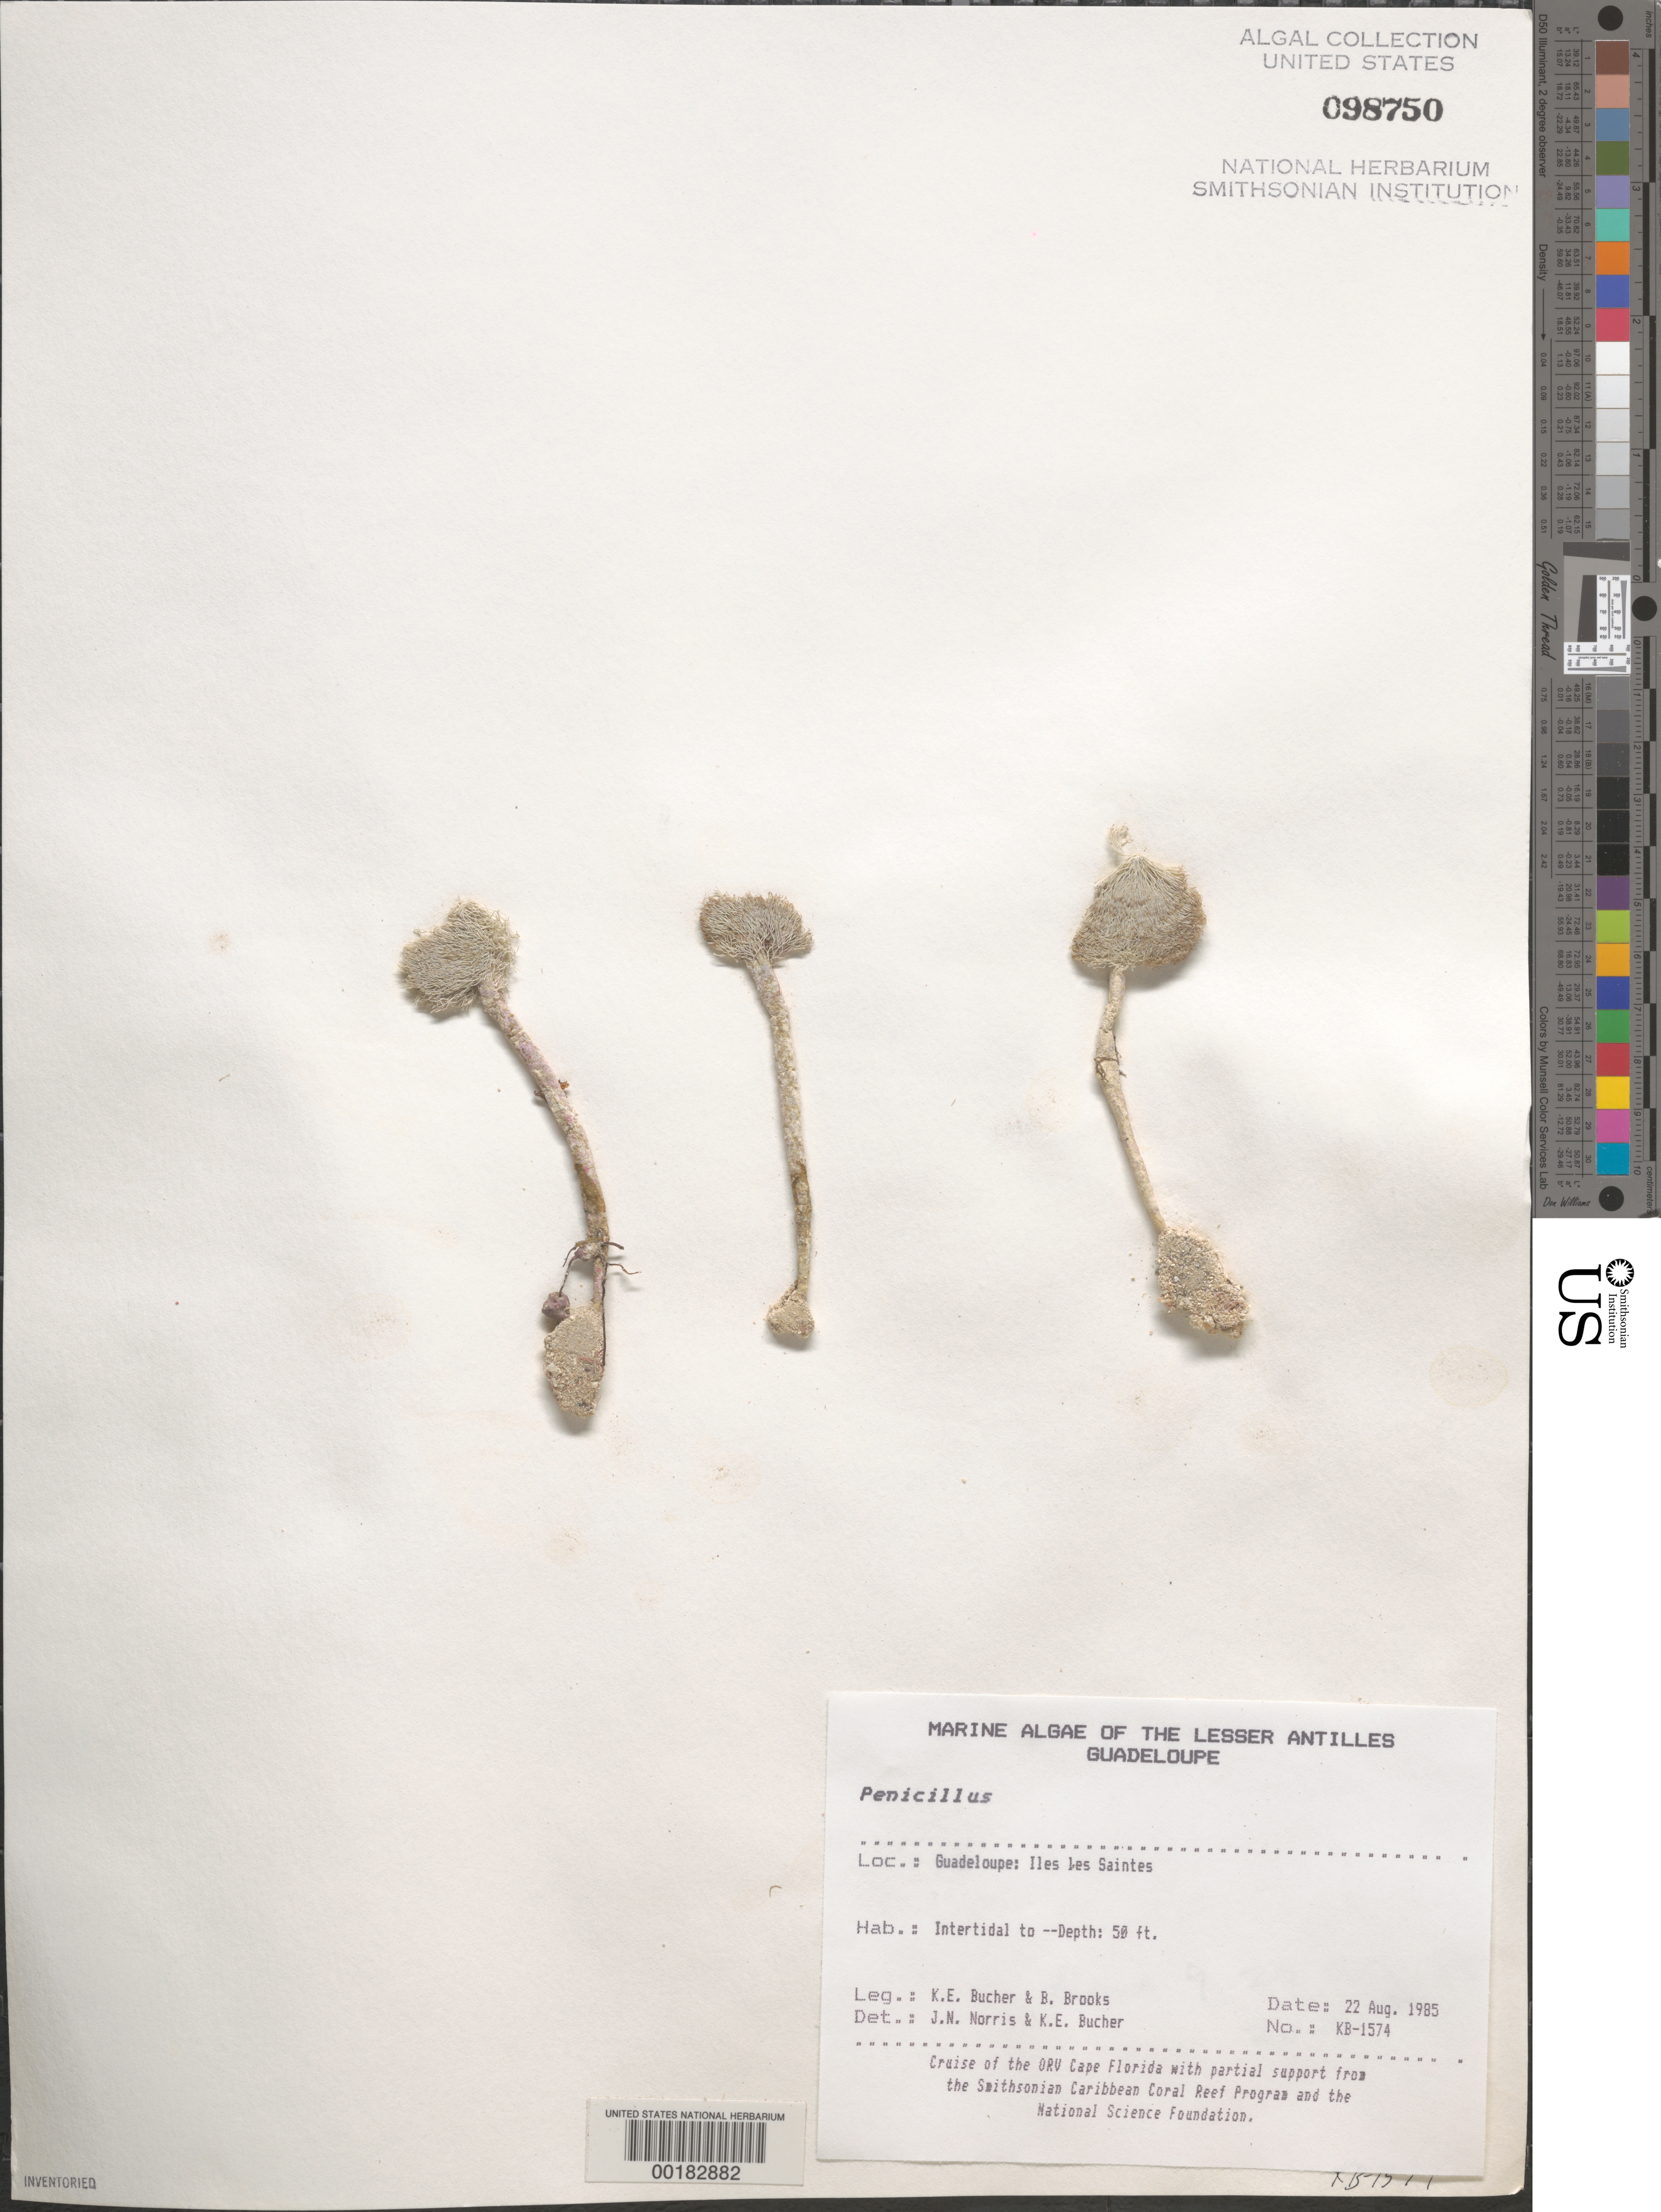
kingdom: Plantae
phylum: Chlorophyta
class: Ulvophyceae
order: Bryopsidales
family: Udoteaceae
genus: Penicillus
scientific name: Penicillus sp.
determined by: Norris, J. N.; Bucher, K. E.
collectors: K. E. Bucher & B. Brooks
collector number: Kb-1574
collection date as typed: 22 Aug 1985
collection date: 1985-08-22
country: Guadeloupe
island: Iles des Saintes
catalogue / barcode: US 98750